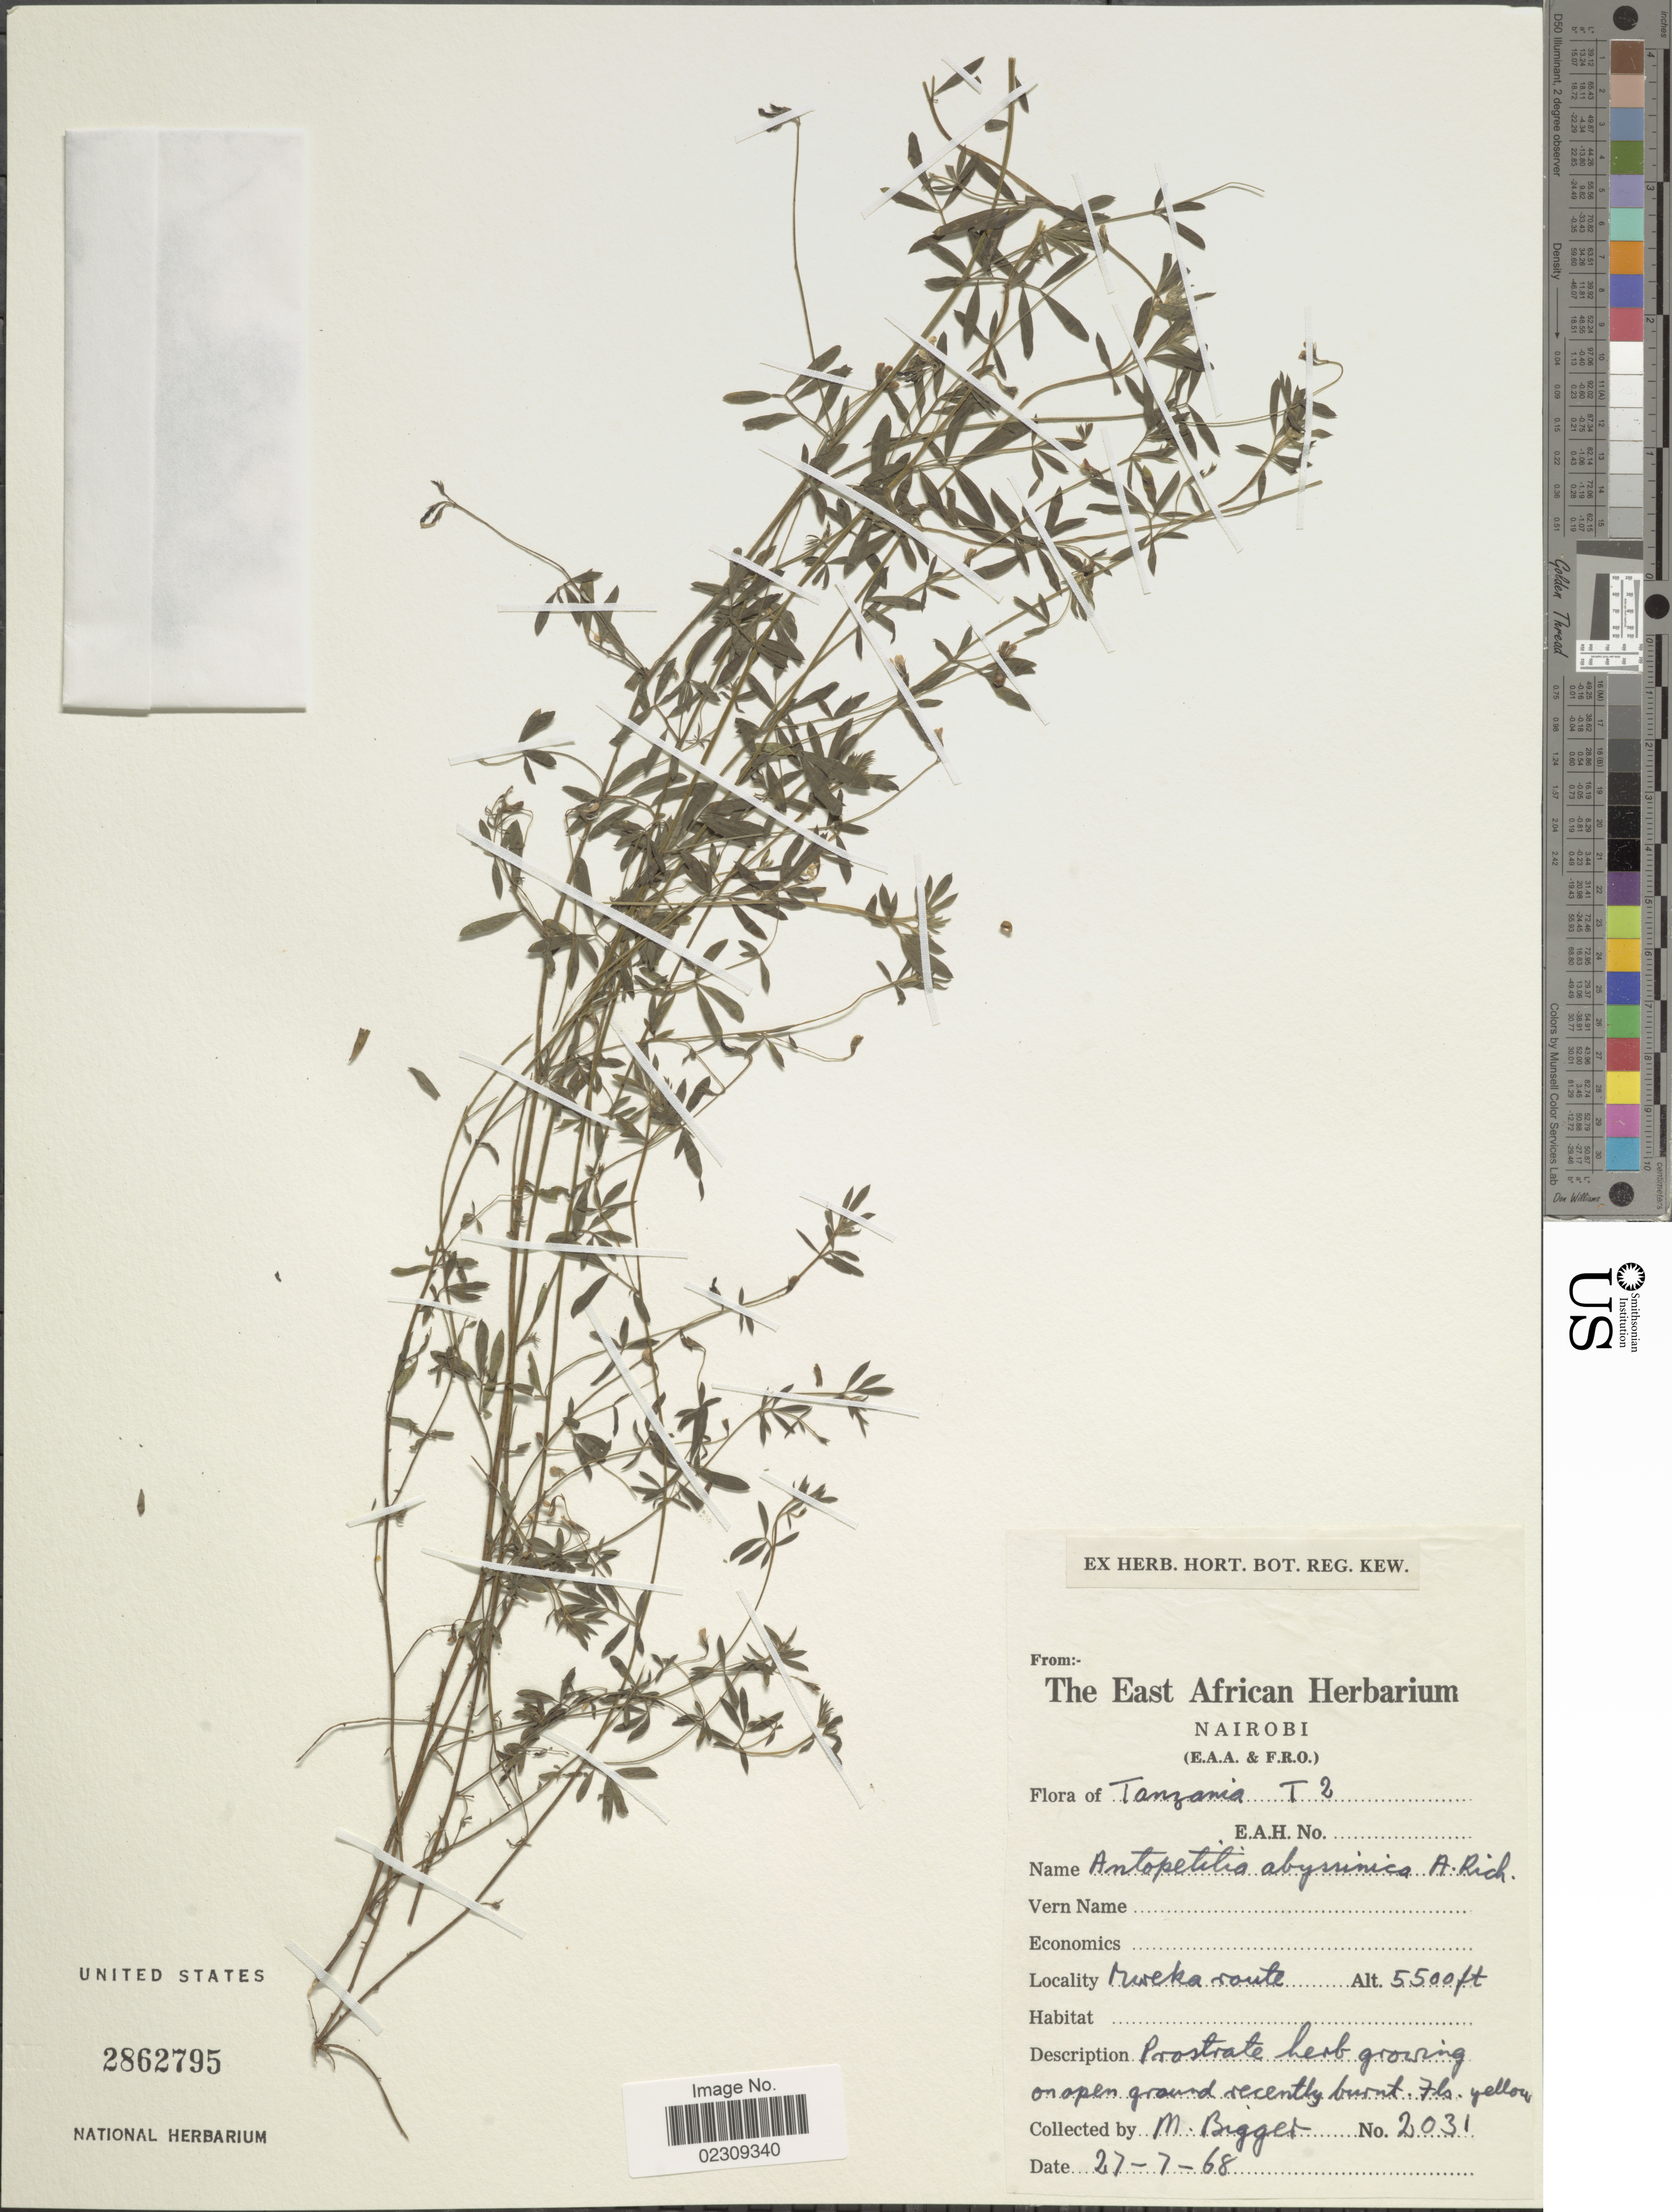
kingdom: Plantae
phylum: Tracheophyta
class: Magnoliopsida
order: Fabales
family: Fabaceae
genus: Antopetitia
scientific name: Antopetitia abyssinica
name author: A. Rich.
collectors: M. Bigger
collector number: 2031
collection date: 1968-07-27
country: Tanzania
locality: Tanzania T2, Mweka route.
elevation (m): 1676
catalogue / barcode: US 2862795